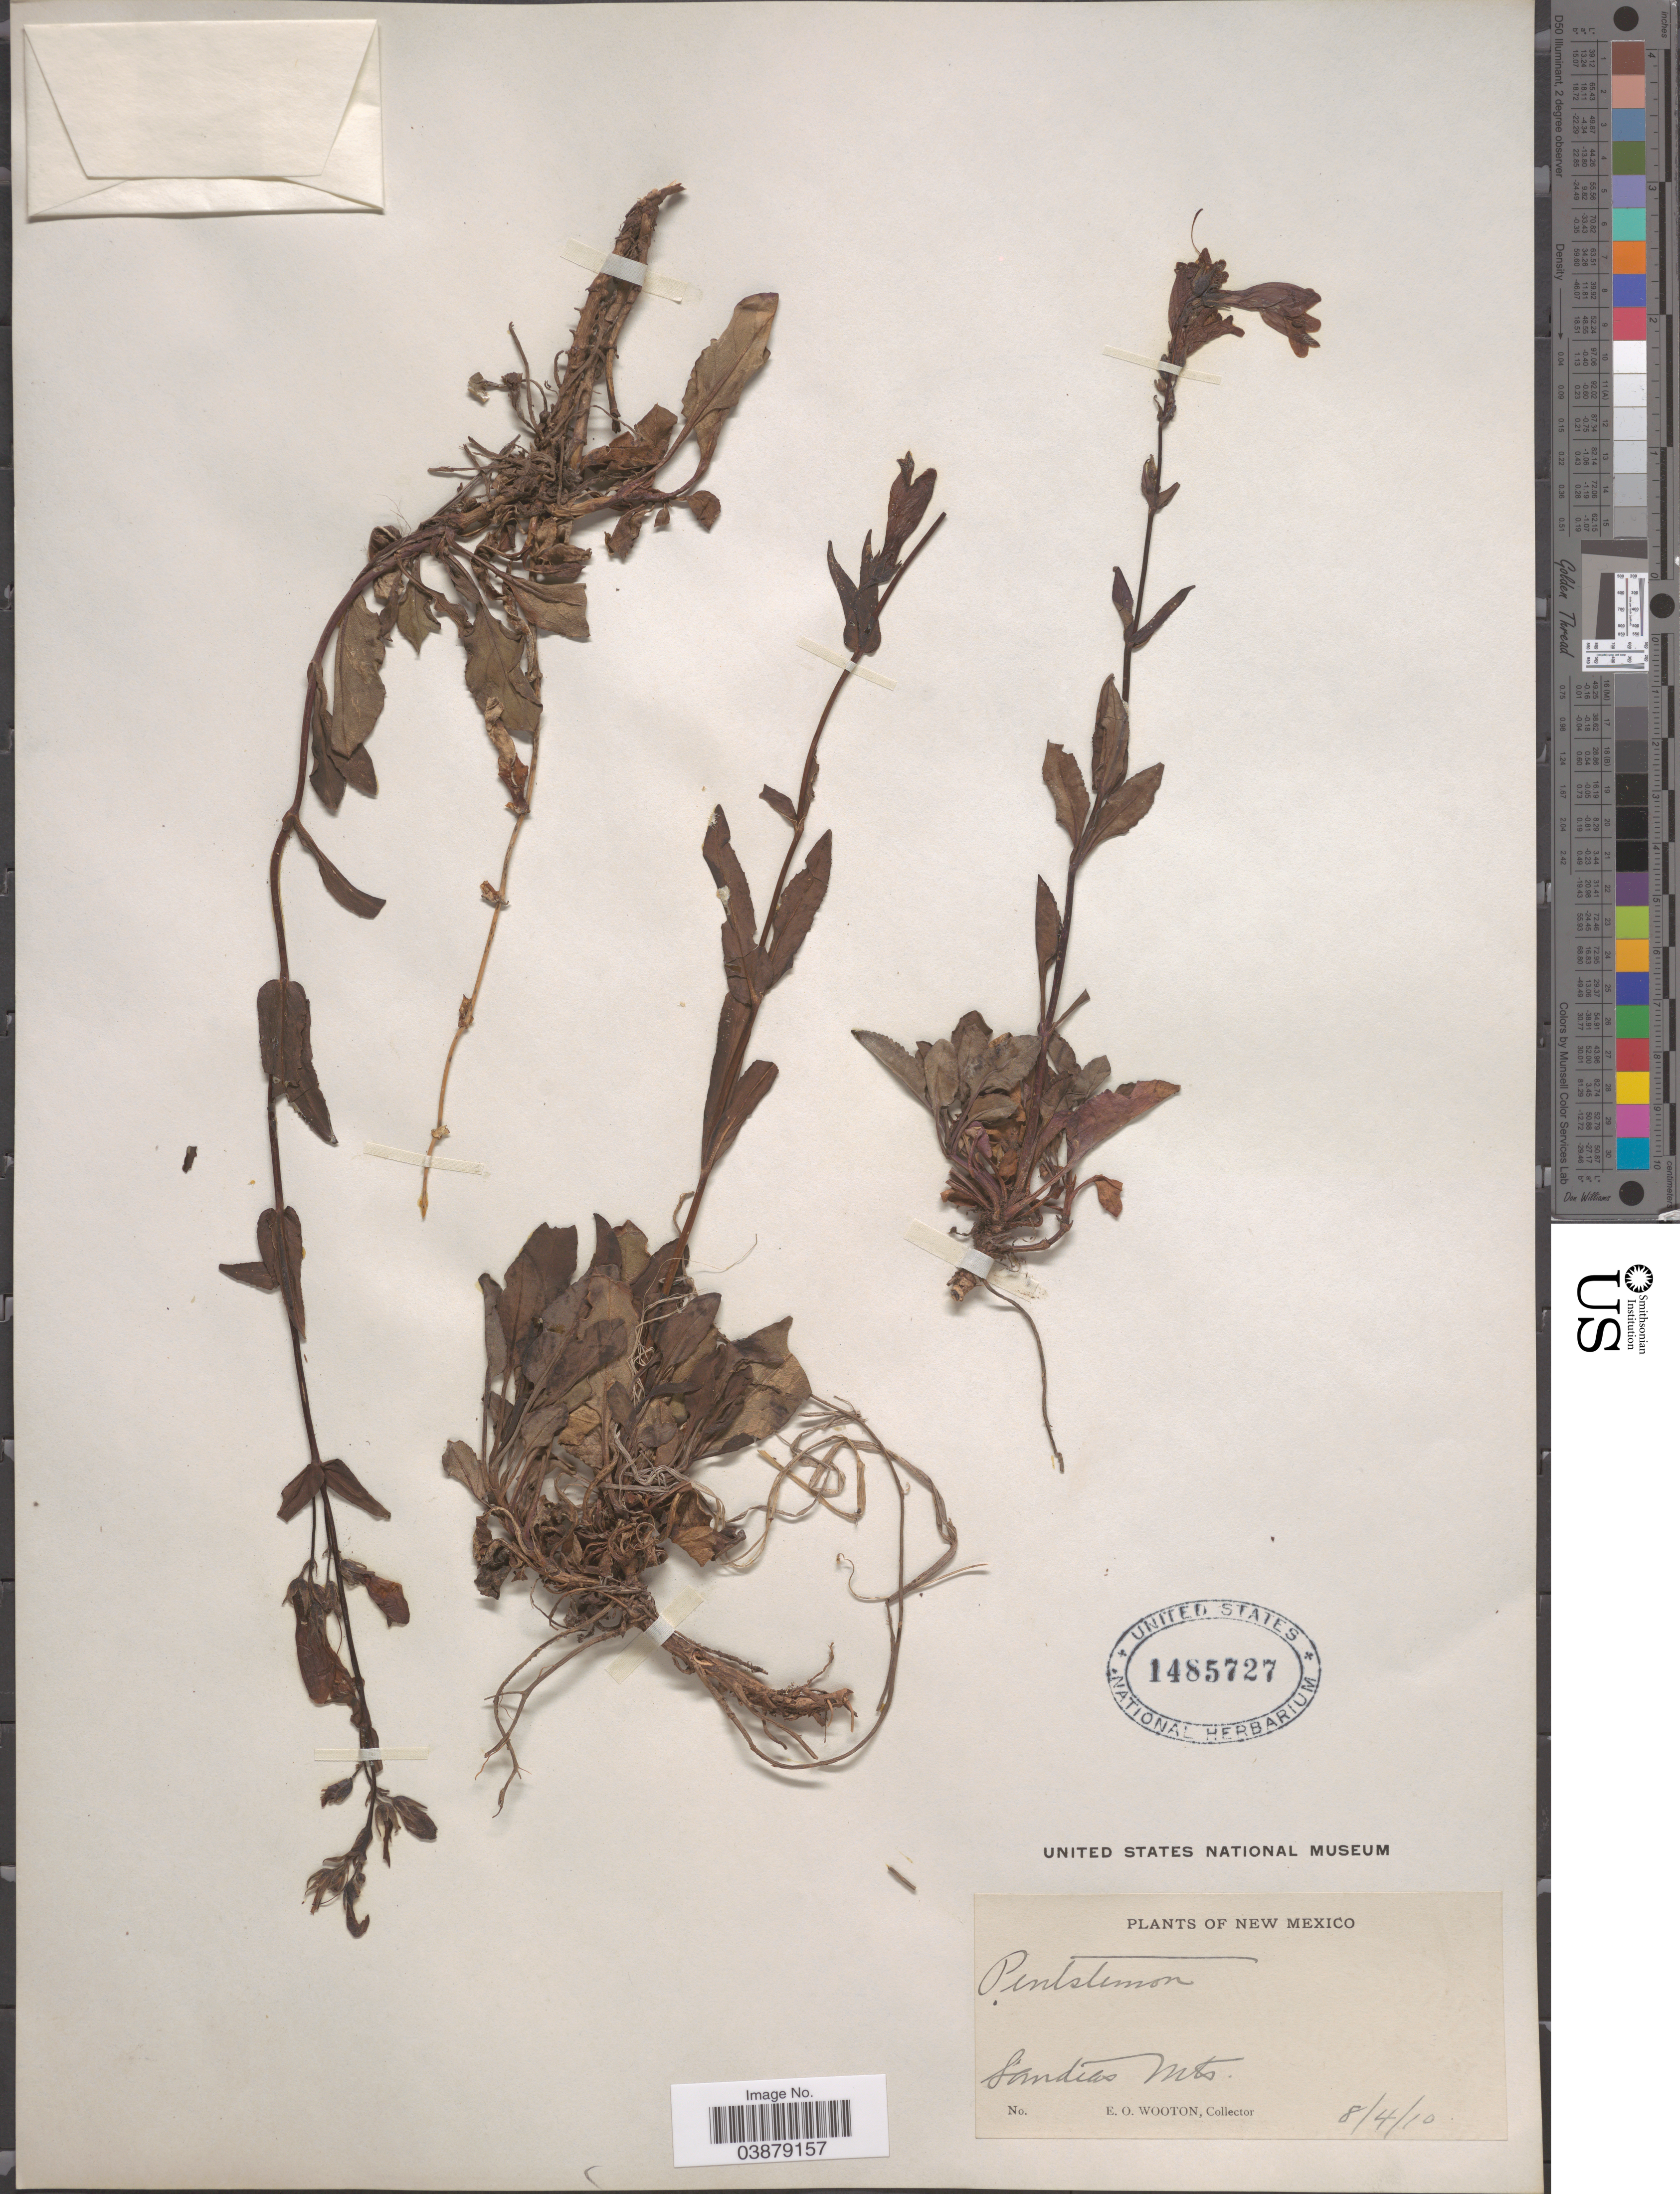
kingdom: Plantae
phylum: Tracheophyta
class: Magnoliopsida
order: Lamiales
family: Plantaginaceae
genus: Penstemon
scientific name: Penstemon whippleanus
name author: A. Gray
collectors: E. O. Wooton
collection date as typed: Transcribed d/m/y: 4/8/10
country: United States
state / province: New Mexico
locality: Sandias Mts.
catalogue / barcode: US 1485727